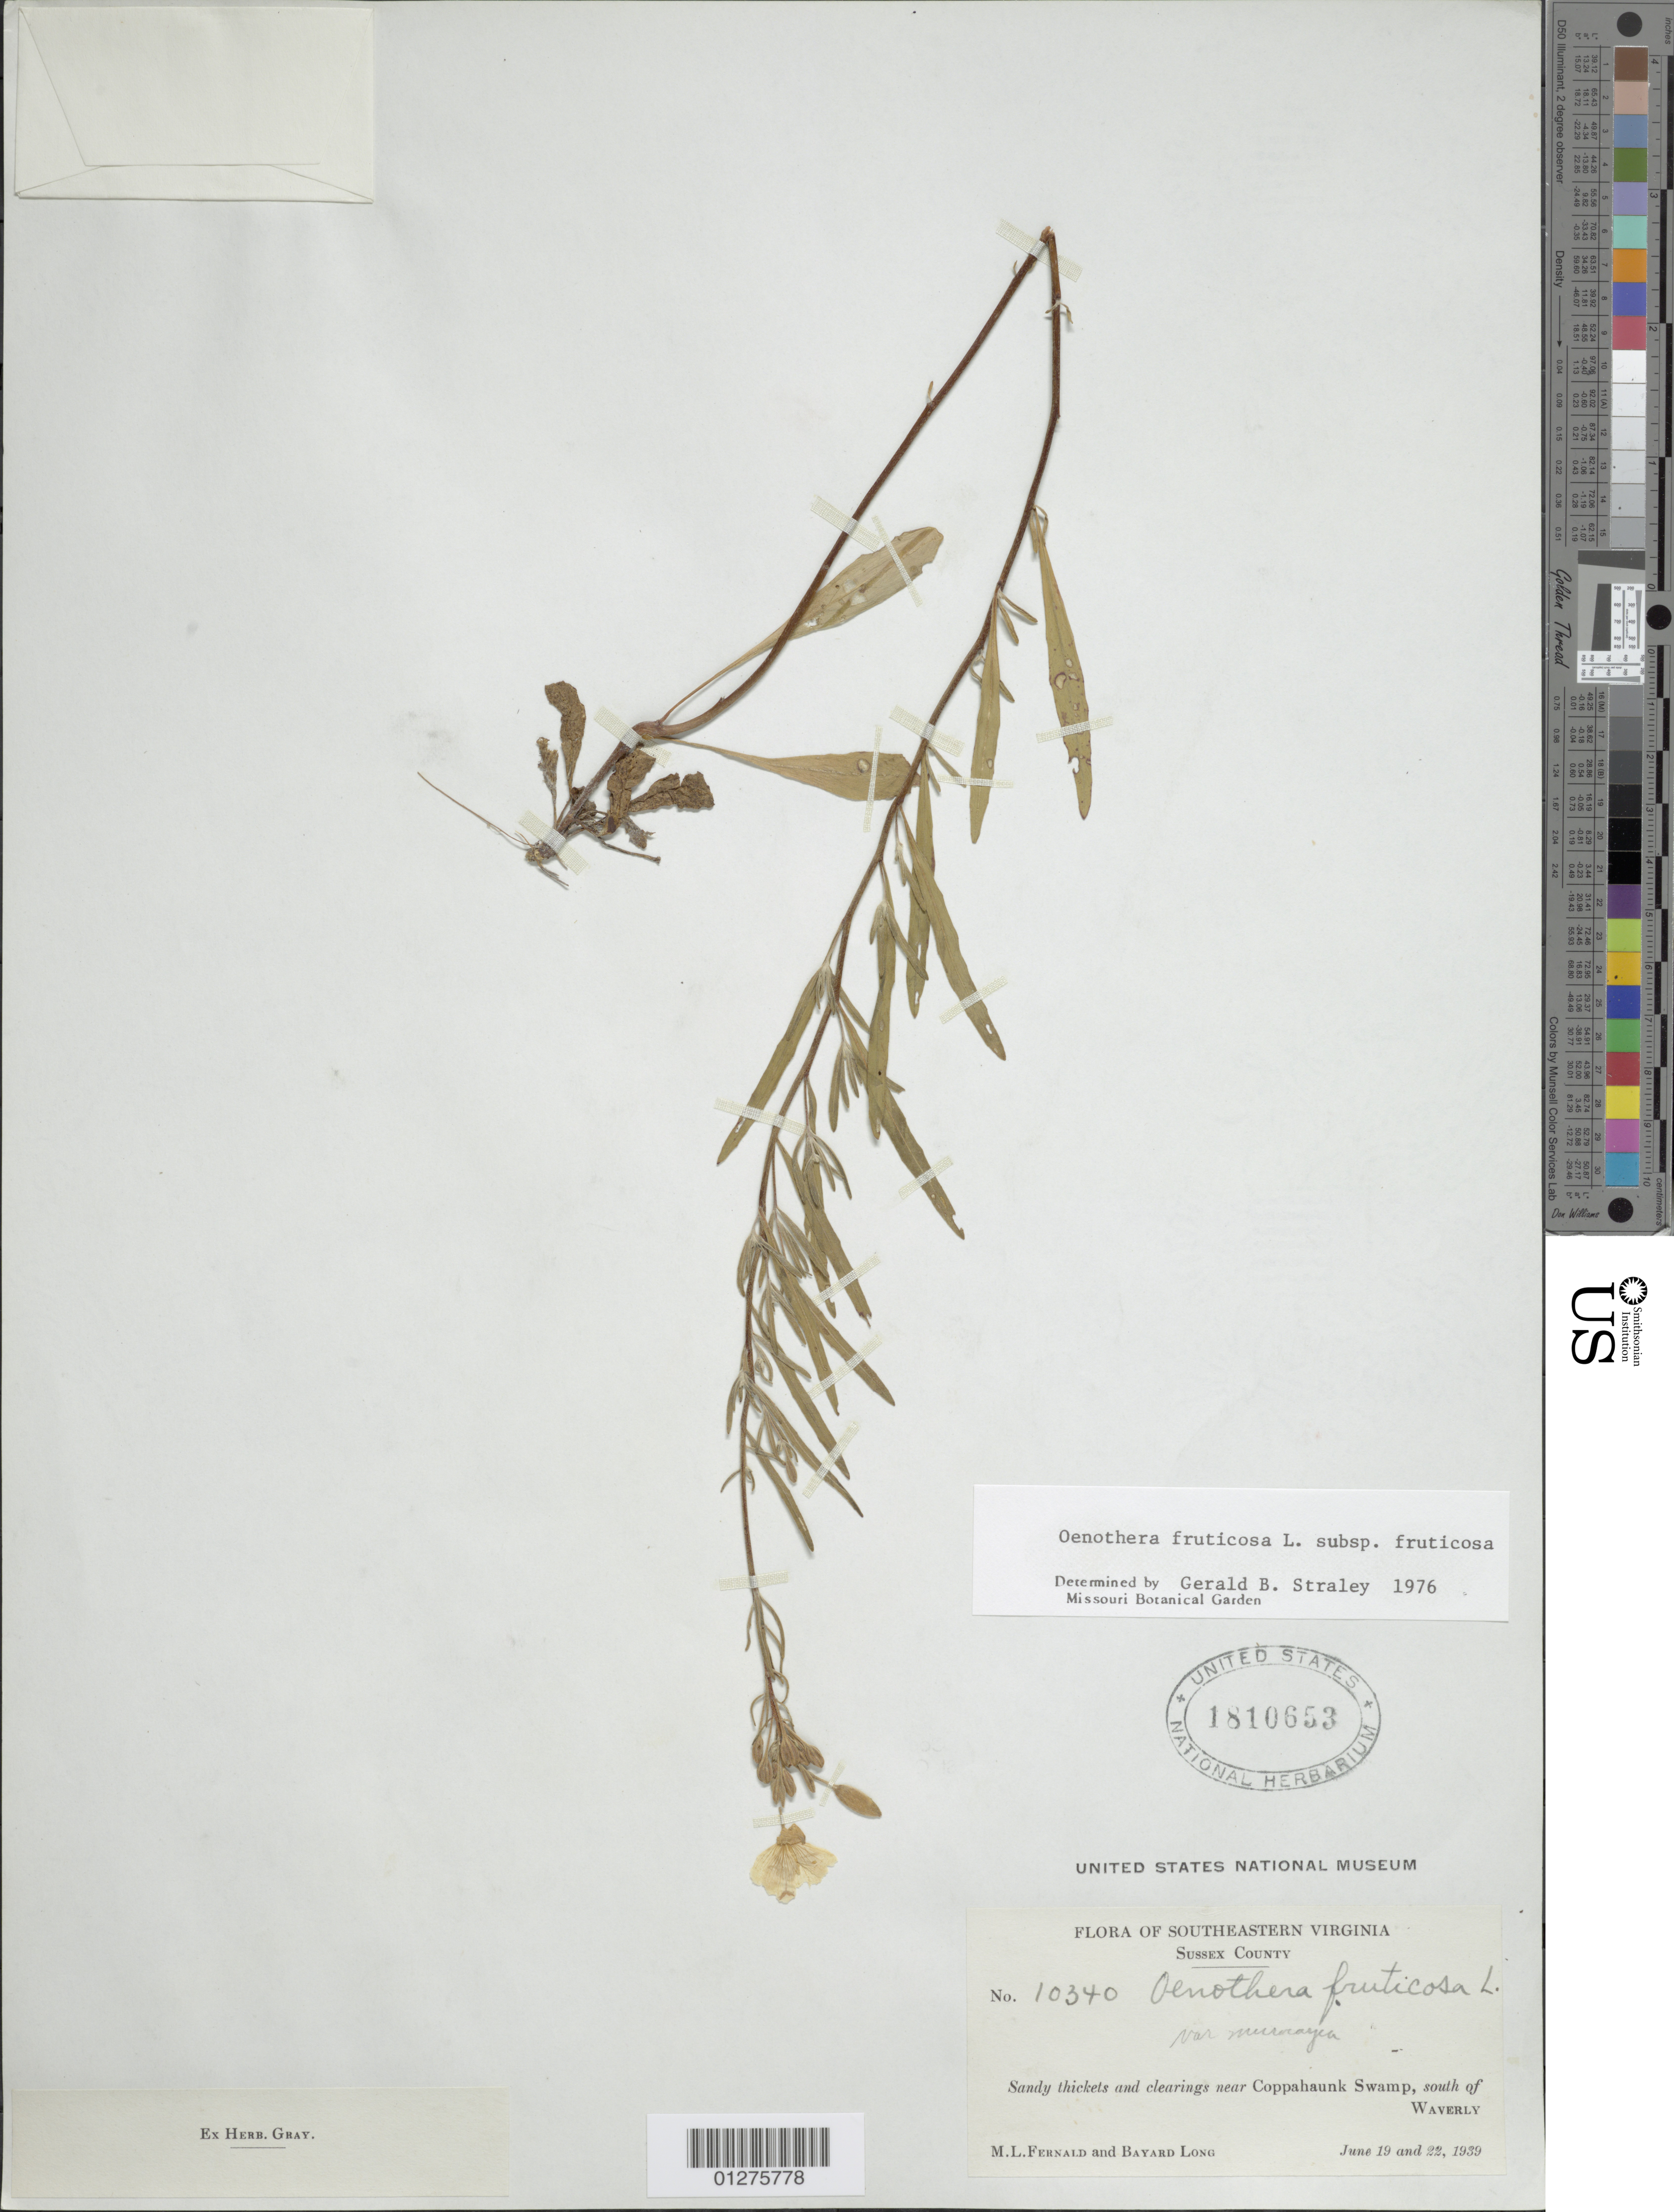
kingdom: Plantae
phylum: Tracheophyta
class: Magnoliopsida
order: Myrtales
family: Onagraceae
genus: Oenothera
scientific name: Oenothera fruticosa subsp. fruticosa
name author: L.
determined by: Straley, G. B.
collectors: M. L. Fernald & B. H. Long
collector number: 10340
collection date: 1939-06-19,1939-06-22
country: United States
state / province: Virginia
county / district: Sussex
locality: Near Coppahaunk Swamp, south of Waverly.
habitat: Sandy thickets and clearings.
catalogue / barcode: US 1810653